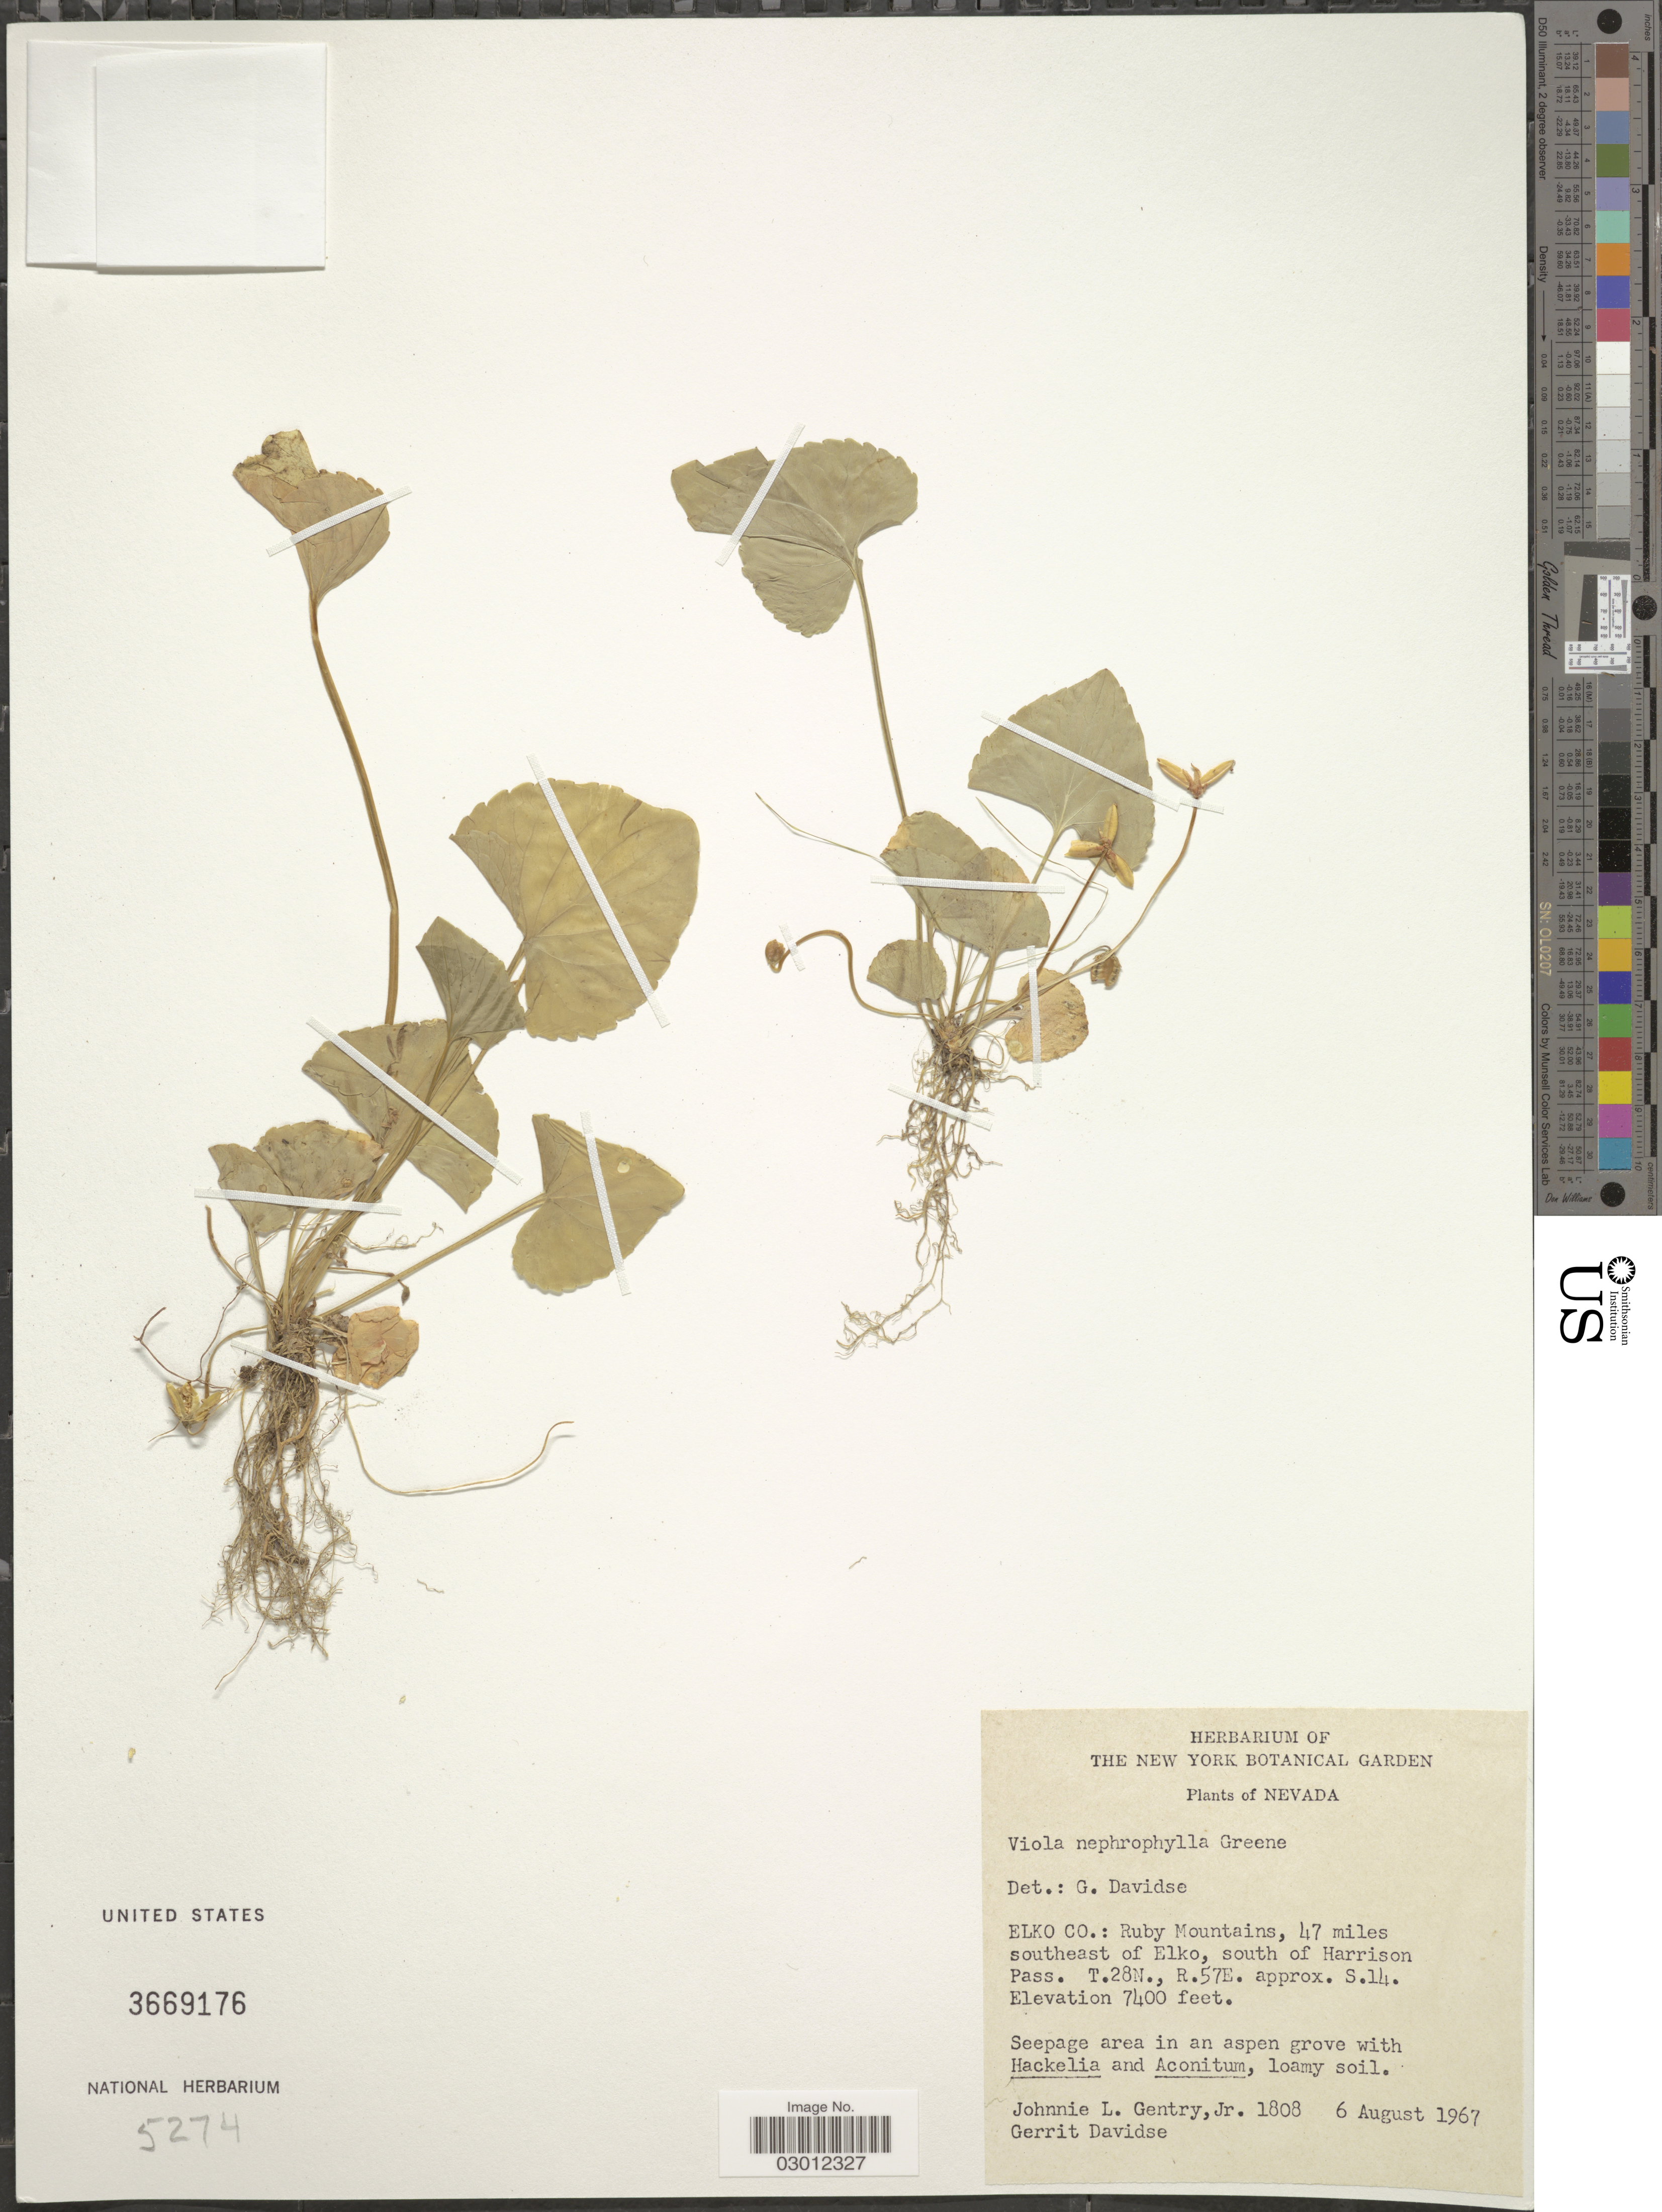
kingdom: Plantae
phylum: Tracheophyta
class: Magnoliopsida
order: Malpighiales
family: Violaceae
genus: Viola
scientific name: Viola nephrophylla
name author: Greene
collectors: J. L. Gentry & G. Davidse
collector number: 1808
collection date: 1967-08-06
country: United States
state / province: Nevada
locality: Elko Co.: Ruby Mountains, 47 miles southeast of Elko, south of Harrison Pass. T. 28N., R.57E. approx. S.14.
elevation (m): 2256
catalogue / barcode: US 3669176